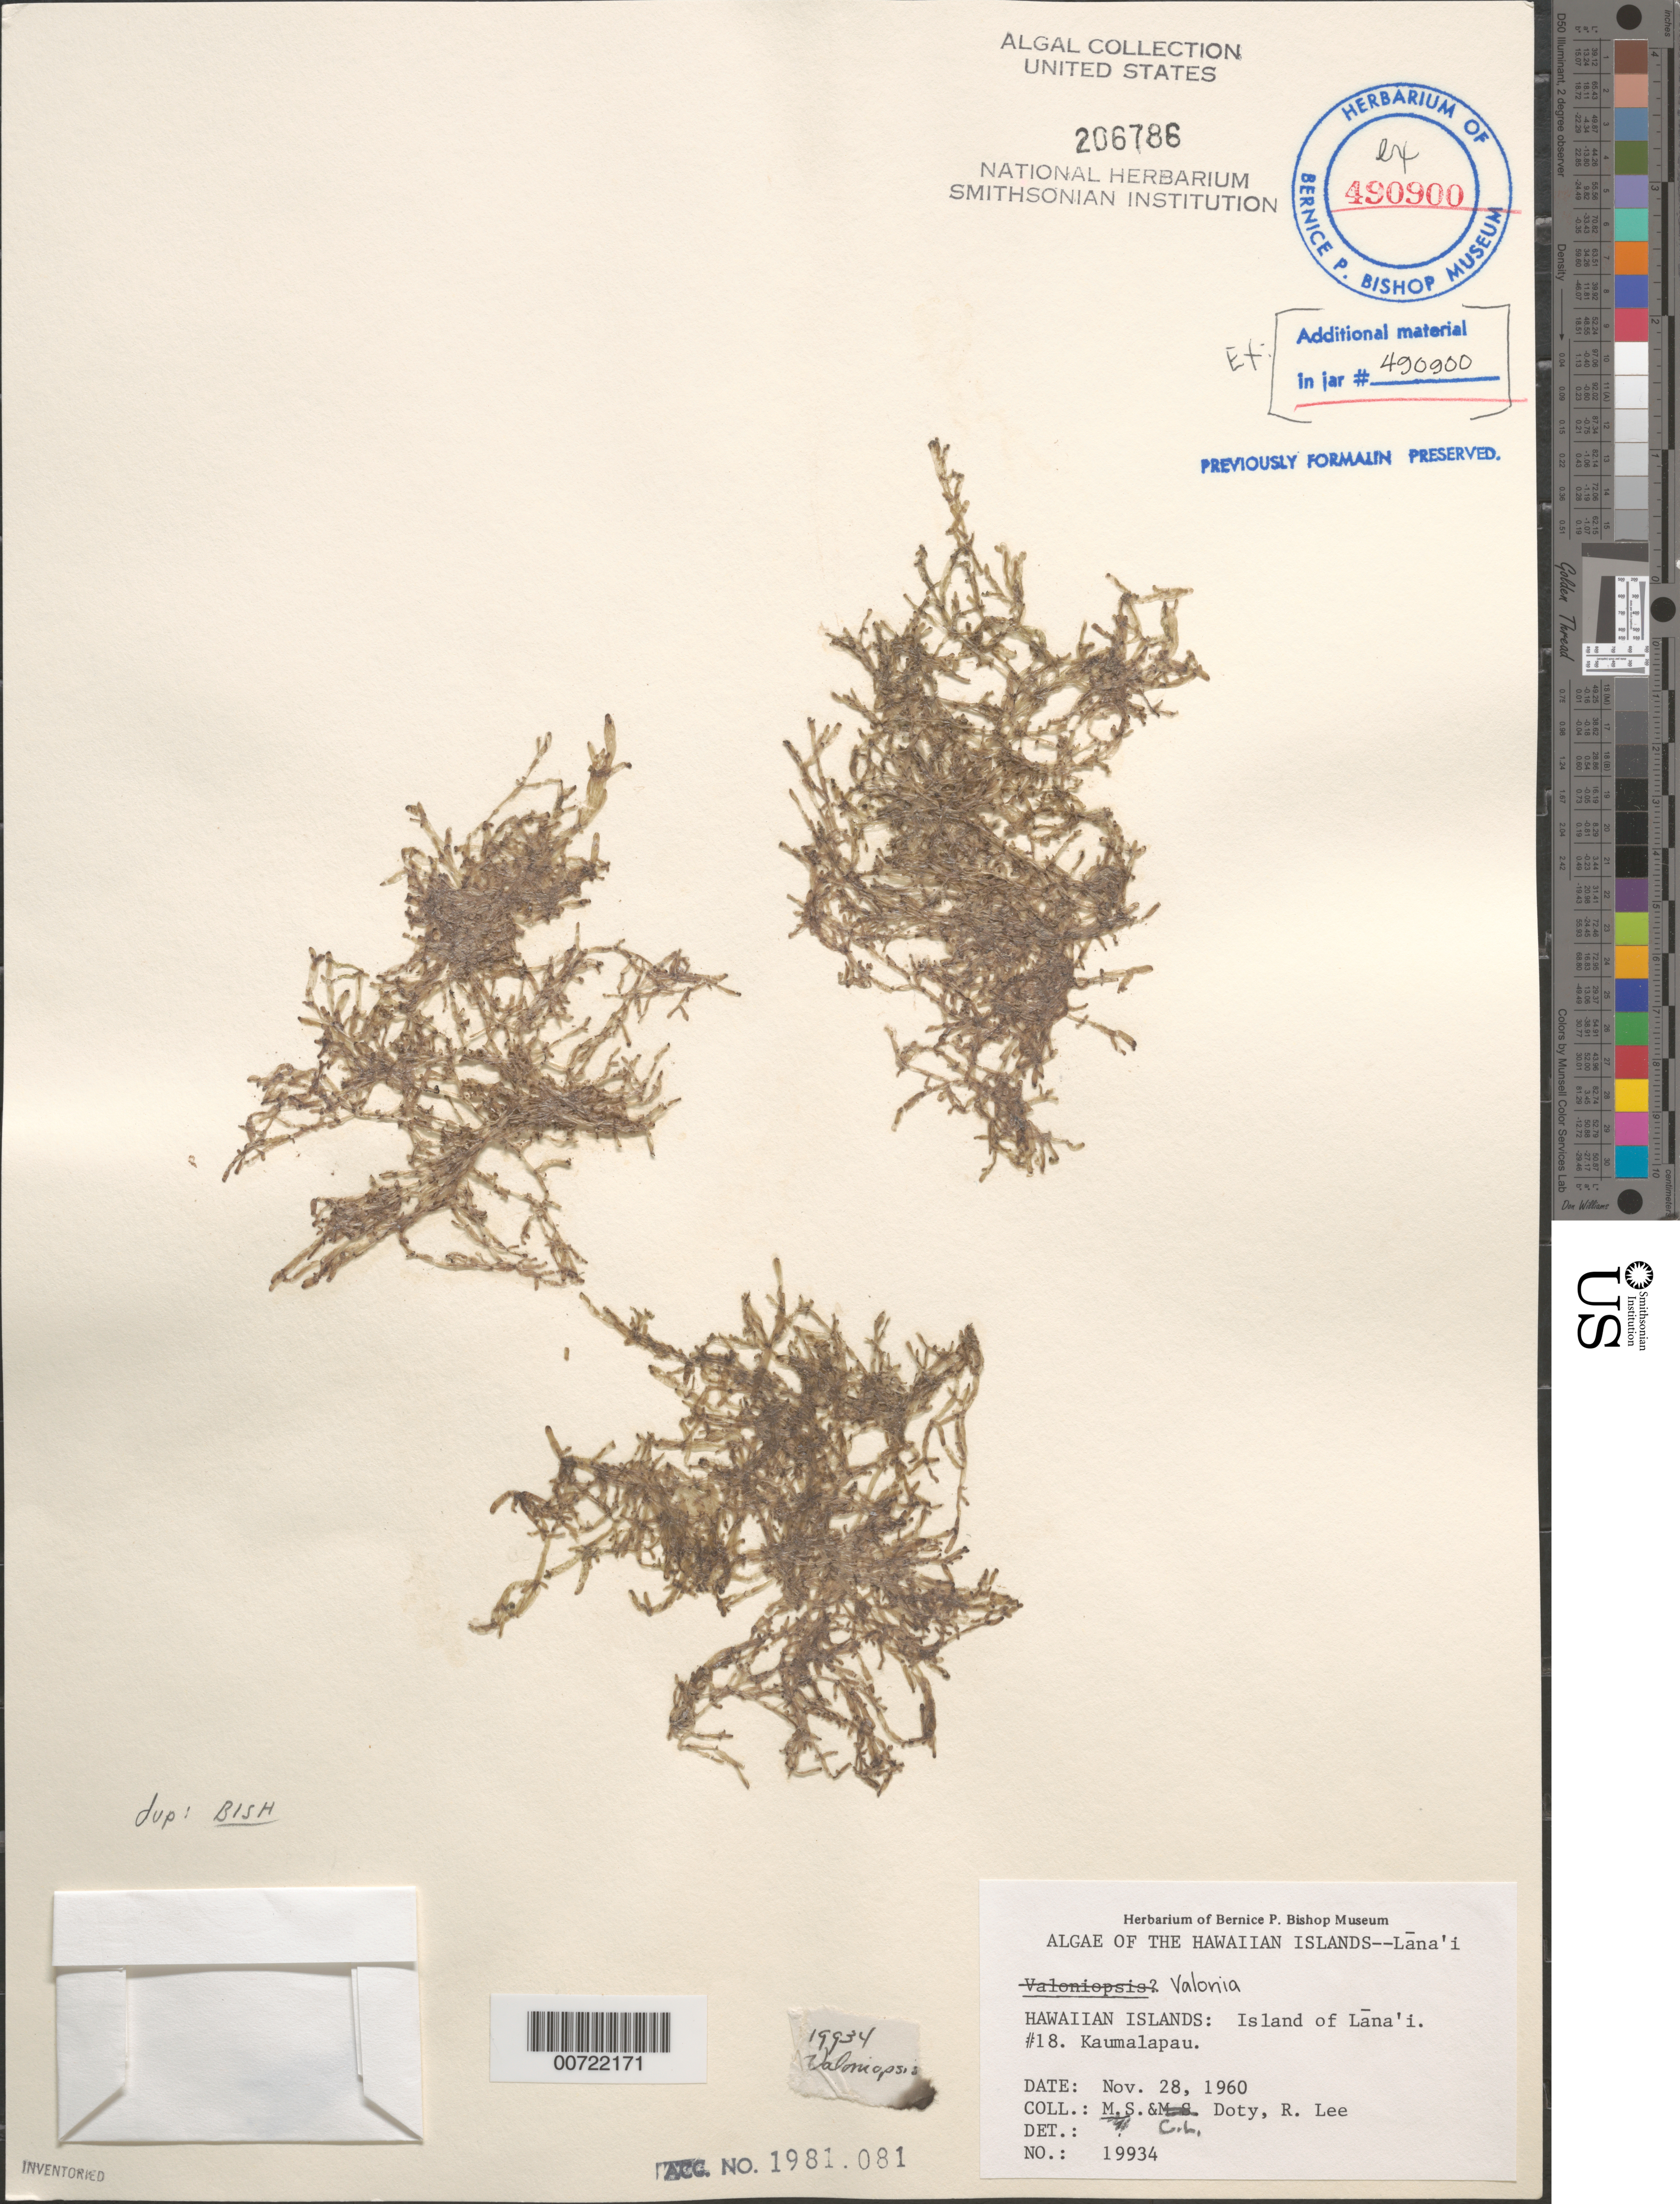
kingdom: Plantae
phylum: Chlorophyta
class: Ulvophyceae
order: Siphonocladales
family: Valoniaceae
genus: Valonia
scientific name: Valonia sp.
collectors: M. S. Doty, C. L. Doty & R. Lee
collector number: MSD 19934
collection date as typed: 28 Nov 1960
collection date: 1960-11-28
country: United States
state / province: Hawaii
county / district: Maui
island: Lana'i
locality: Kaumalapau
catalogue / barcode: US 206786